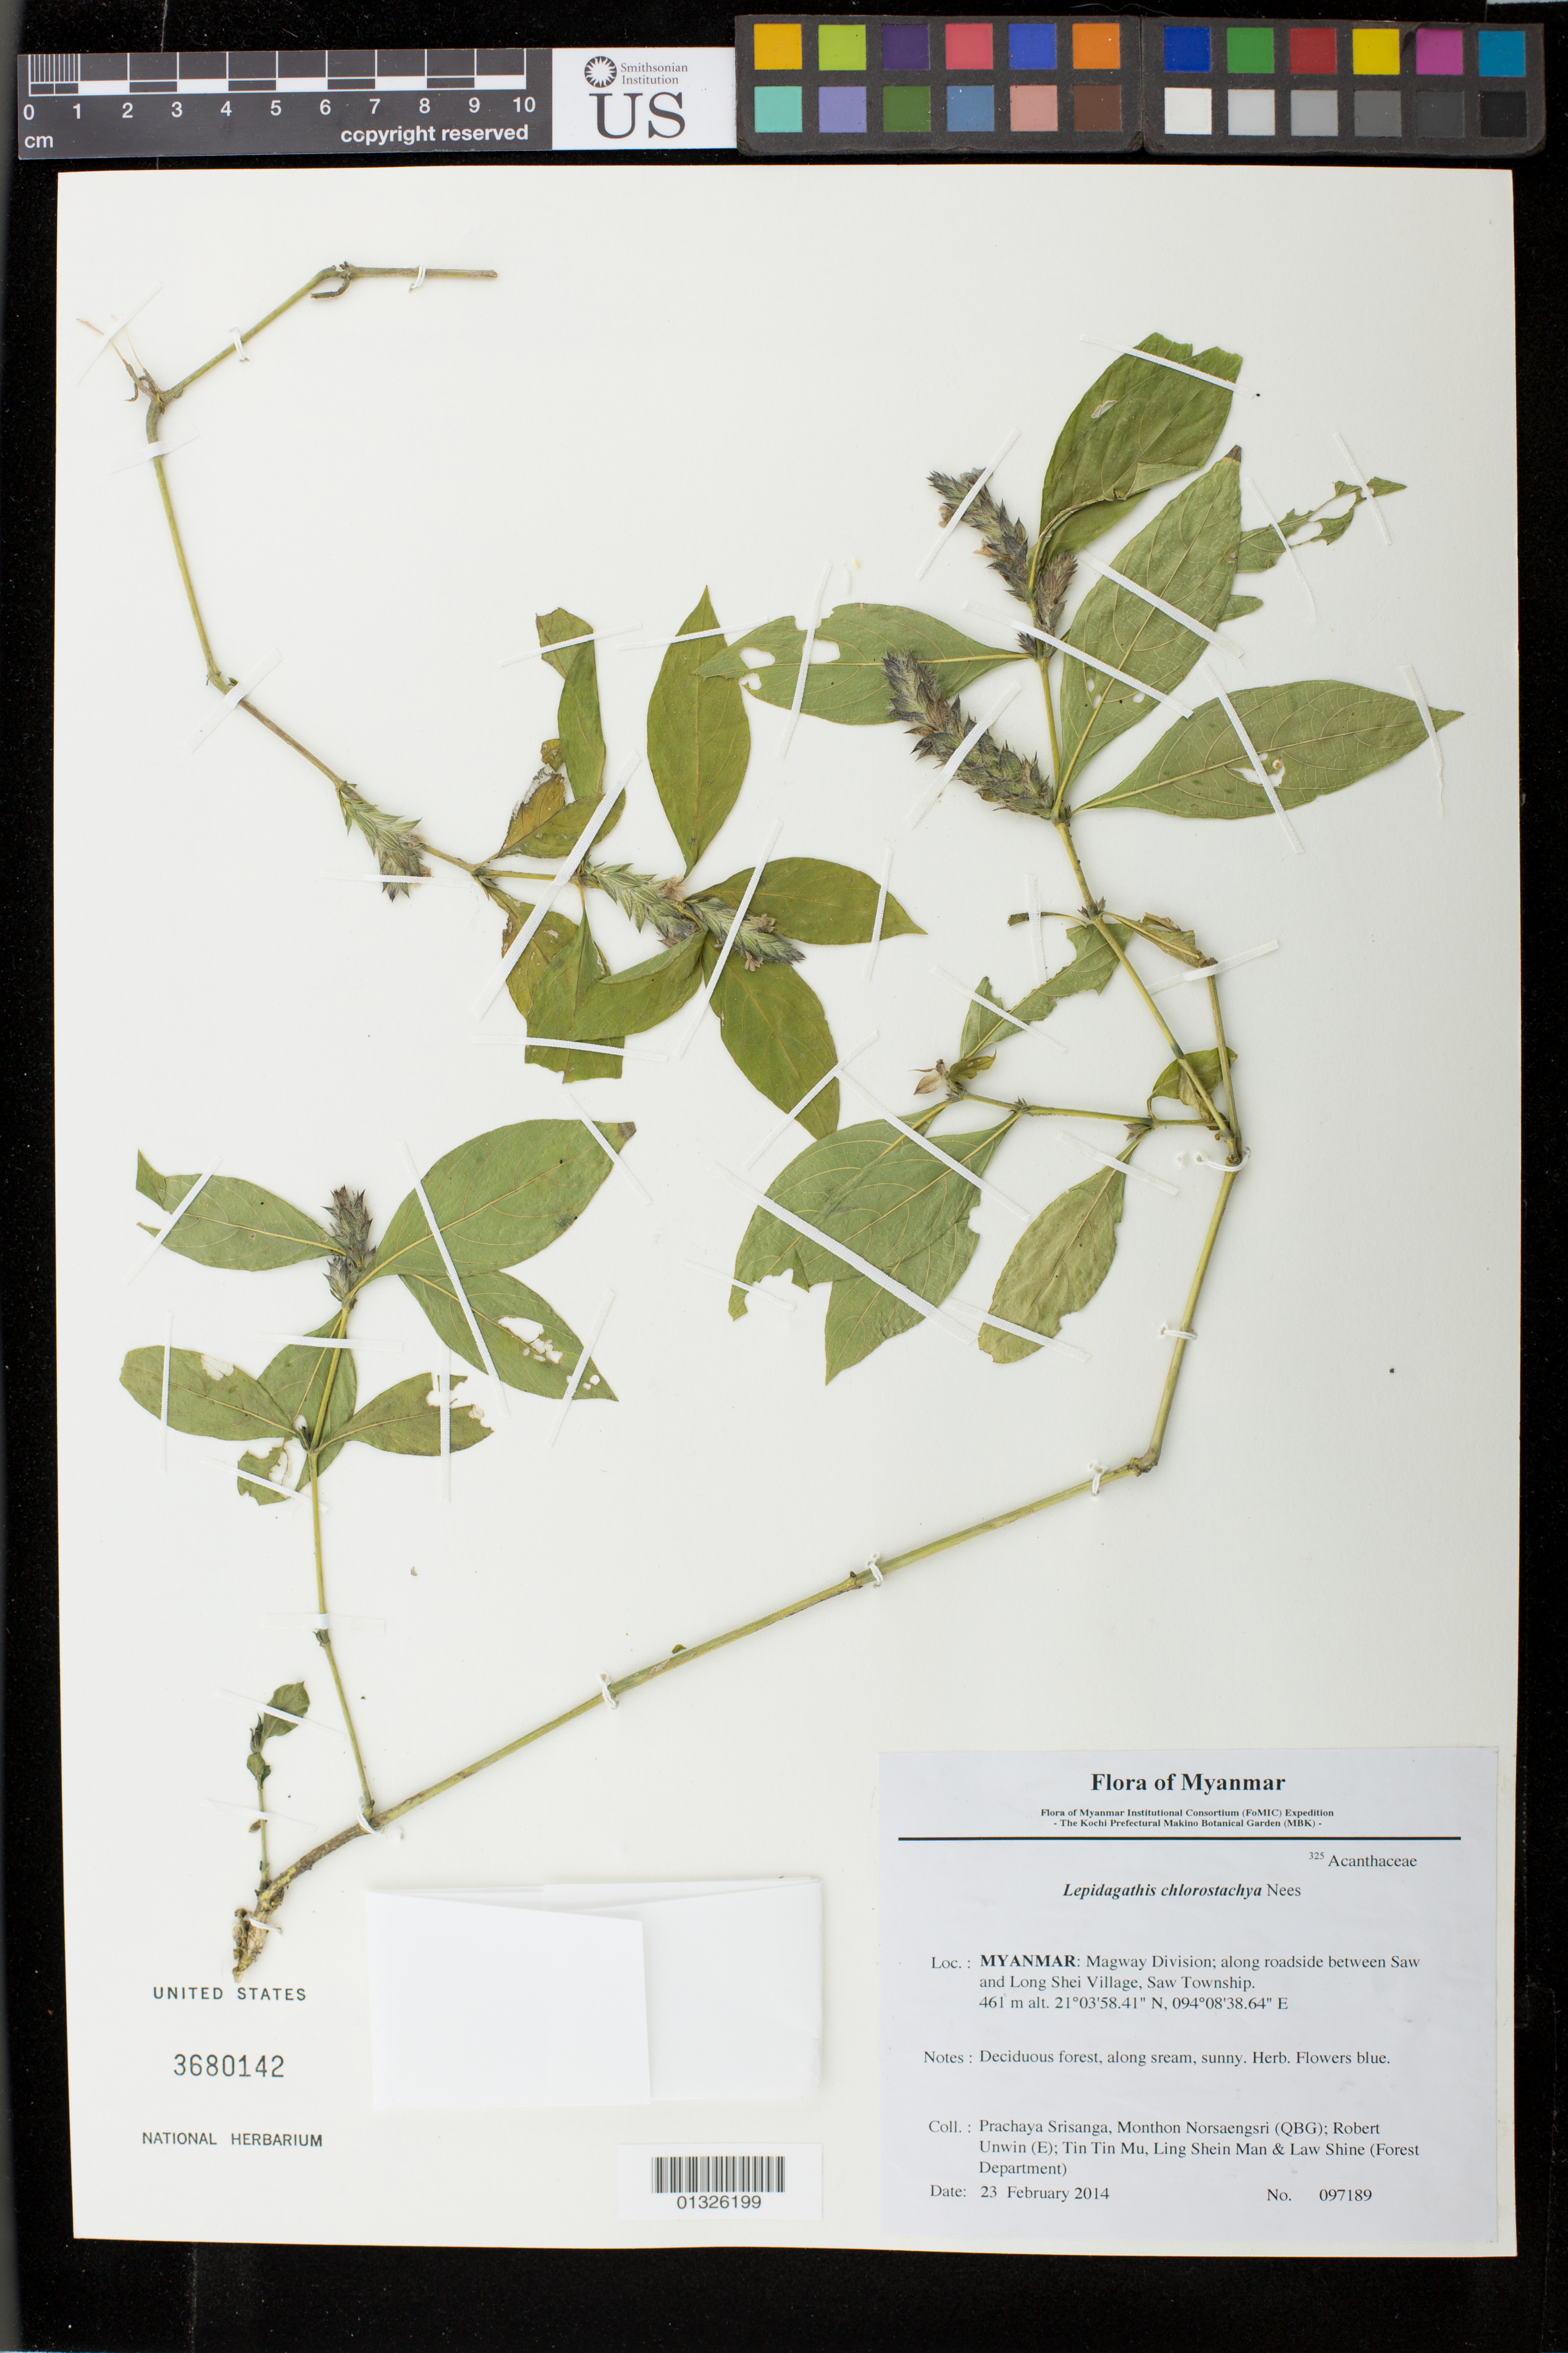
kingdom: Plantae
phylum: Tracheophyta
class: Magnoliopsida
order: Lamiales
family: Acanthaceae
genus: Lepidagathis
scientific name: Lepidagathis chlorostachya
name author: Nees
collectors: P. Srisanga, M. Norsaengsri, R. Unwin, Tin Tin Mu, Ling Shein Man & L. Shine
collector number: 97189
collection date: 2014-02-23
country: Myanmar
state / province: Chin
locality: Along roadside between Saw and Long Shei Village, Saw Township.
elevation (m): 461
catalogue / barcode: US 3680142